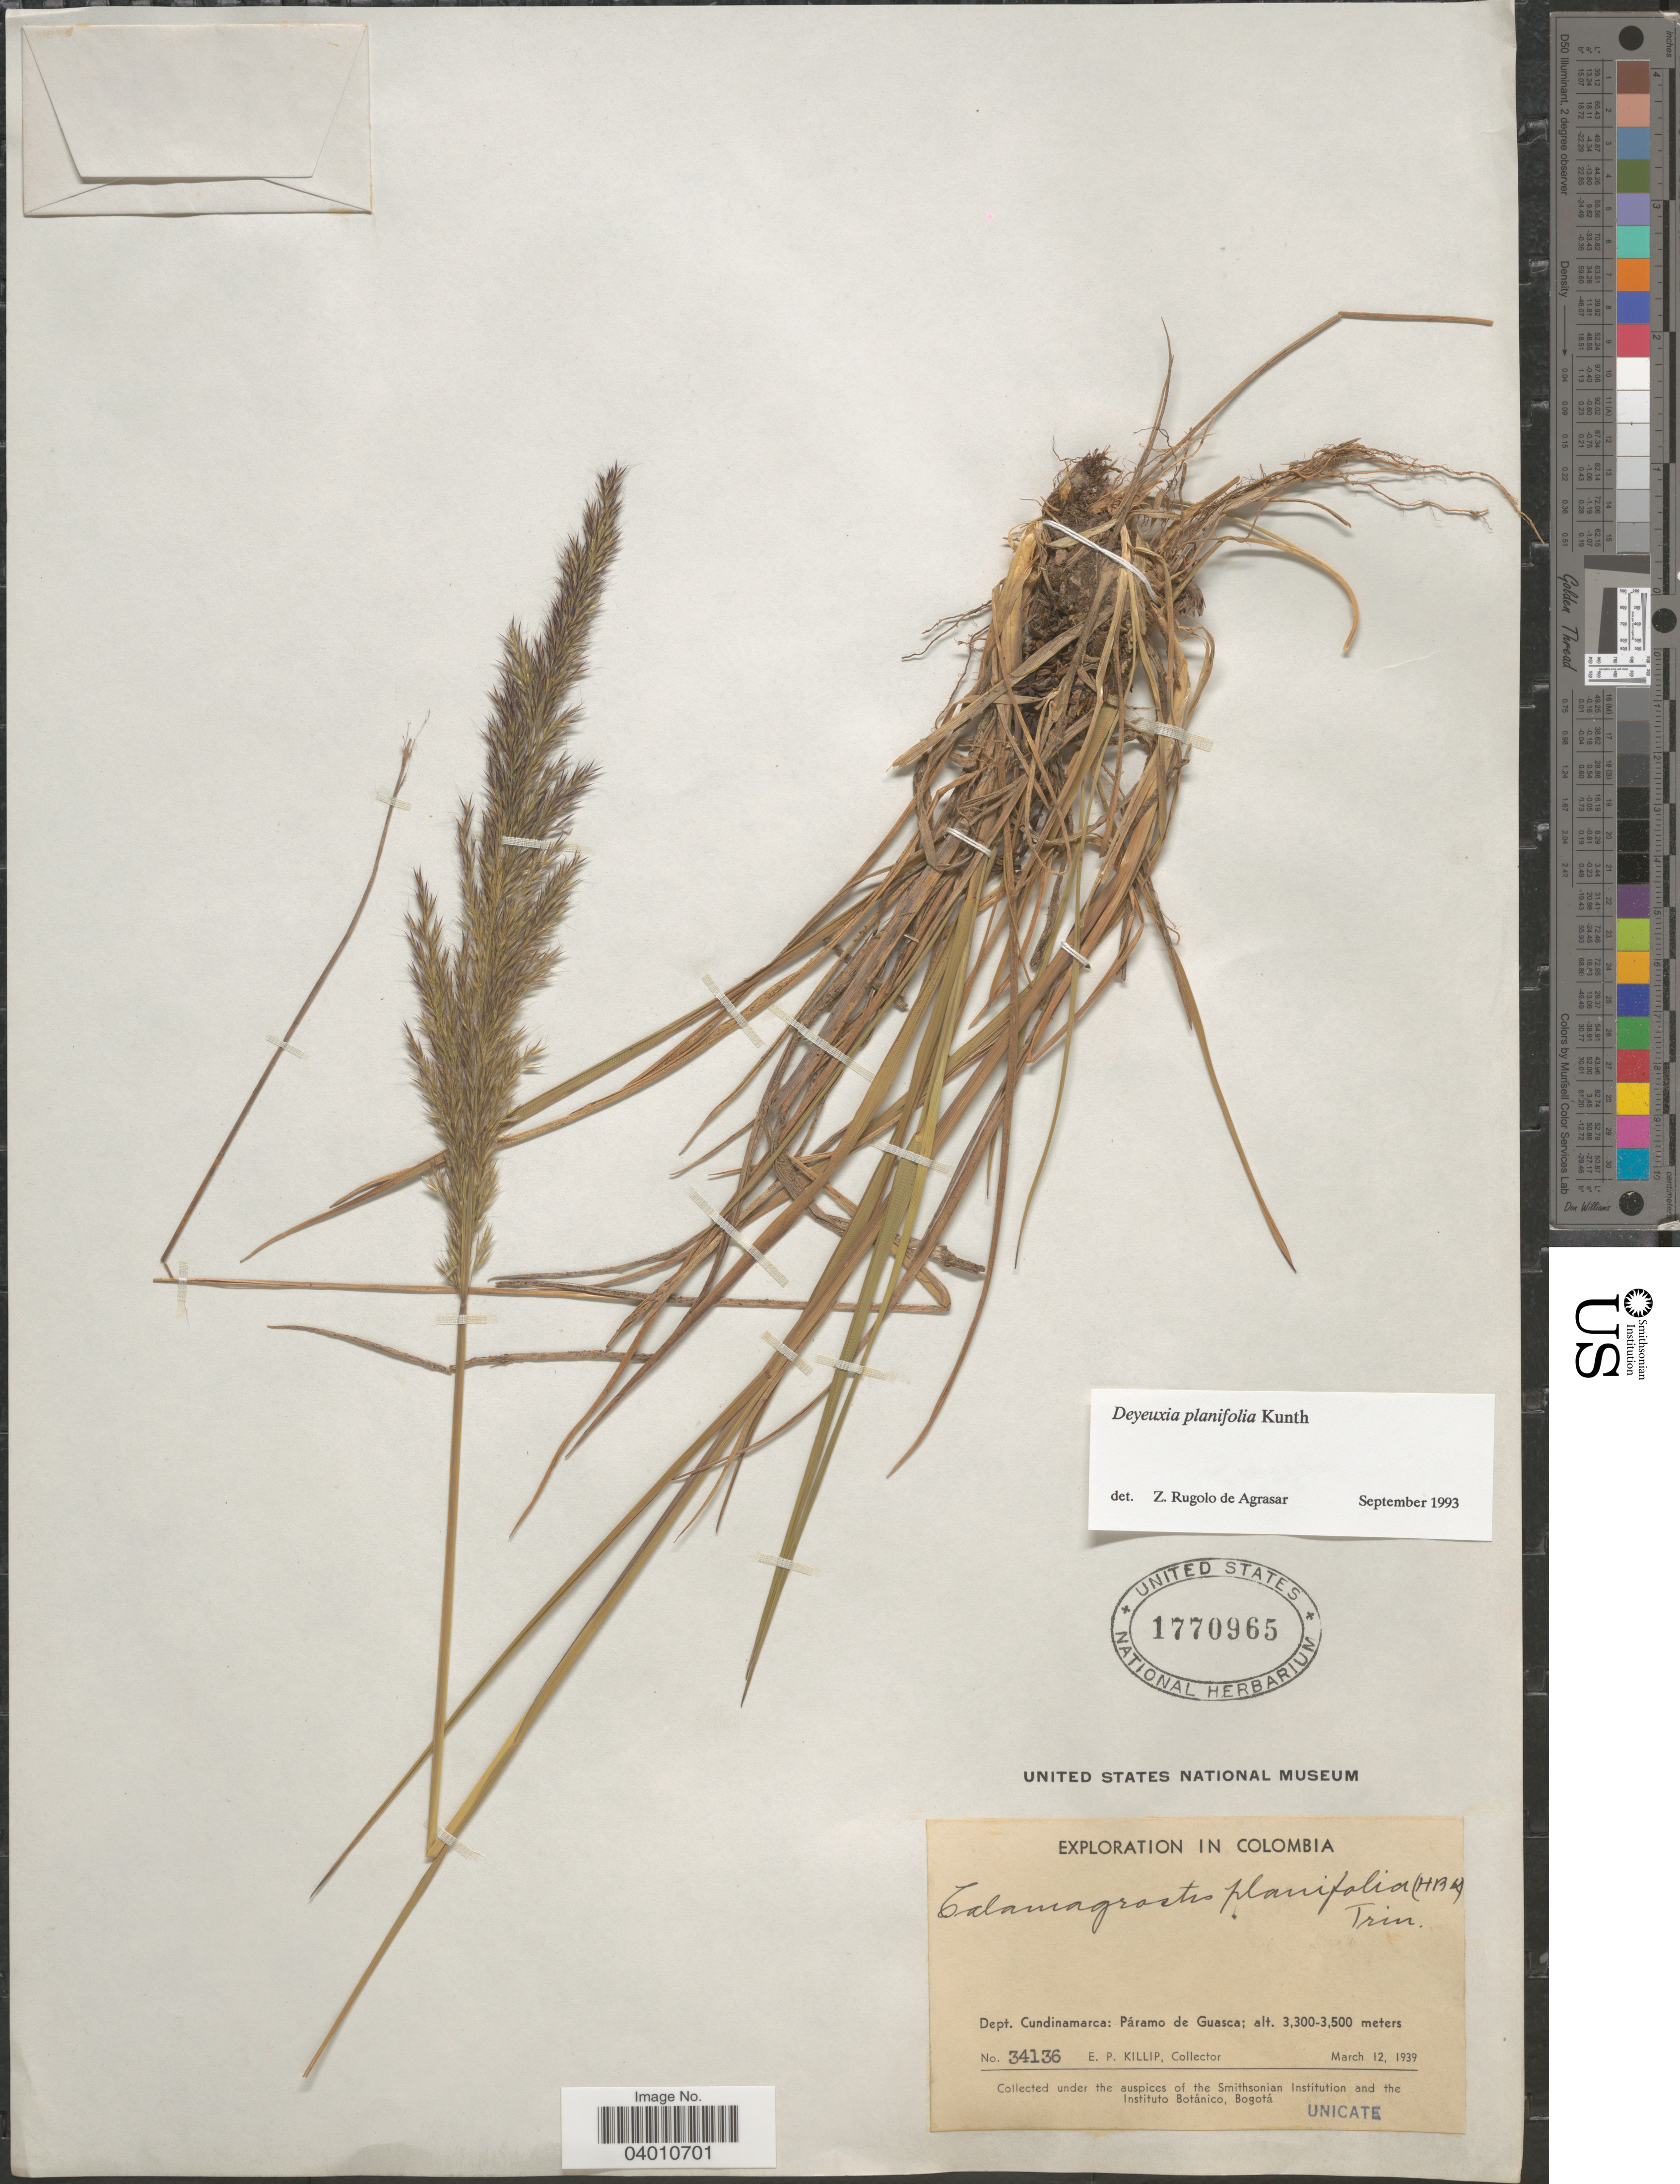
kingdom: Plantae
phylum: Tracheophyta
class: Liliopsida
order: Poales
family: Poaceae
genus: Peyritschia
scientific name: Peyritschia planifolia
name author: (Kunth) P.M. Peterson et al.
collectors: E. P. Killip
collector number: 34136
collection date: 1939-03-12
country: Colombia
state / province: Cundinamarca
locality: Dept. Cundinamarca: Páramo de Guasca.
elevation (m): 3300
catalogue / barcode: US 1770965